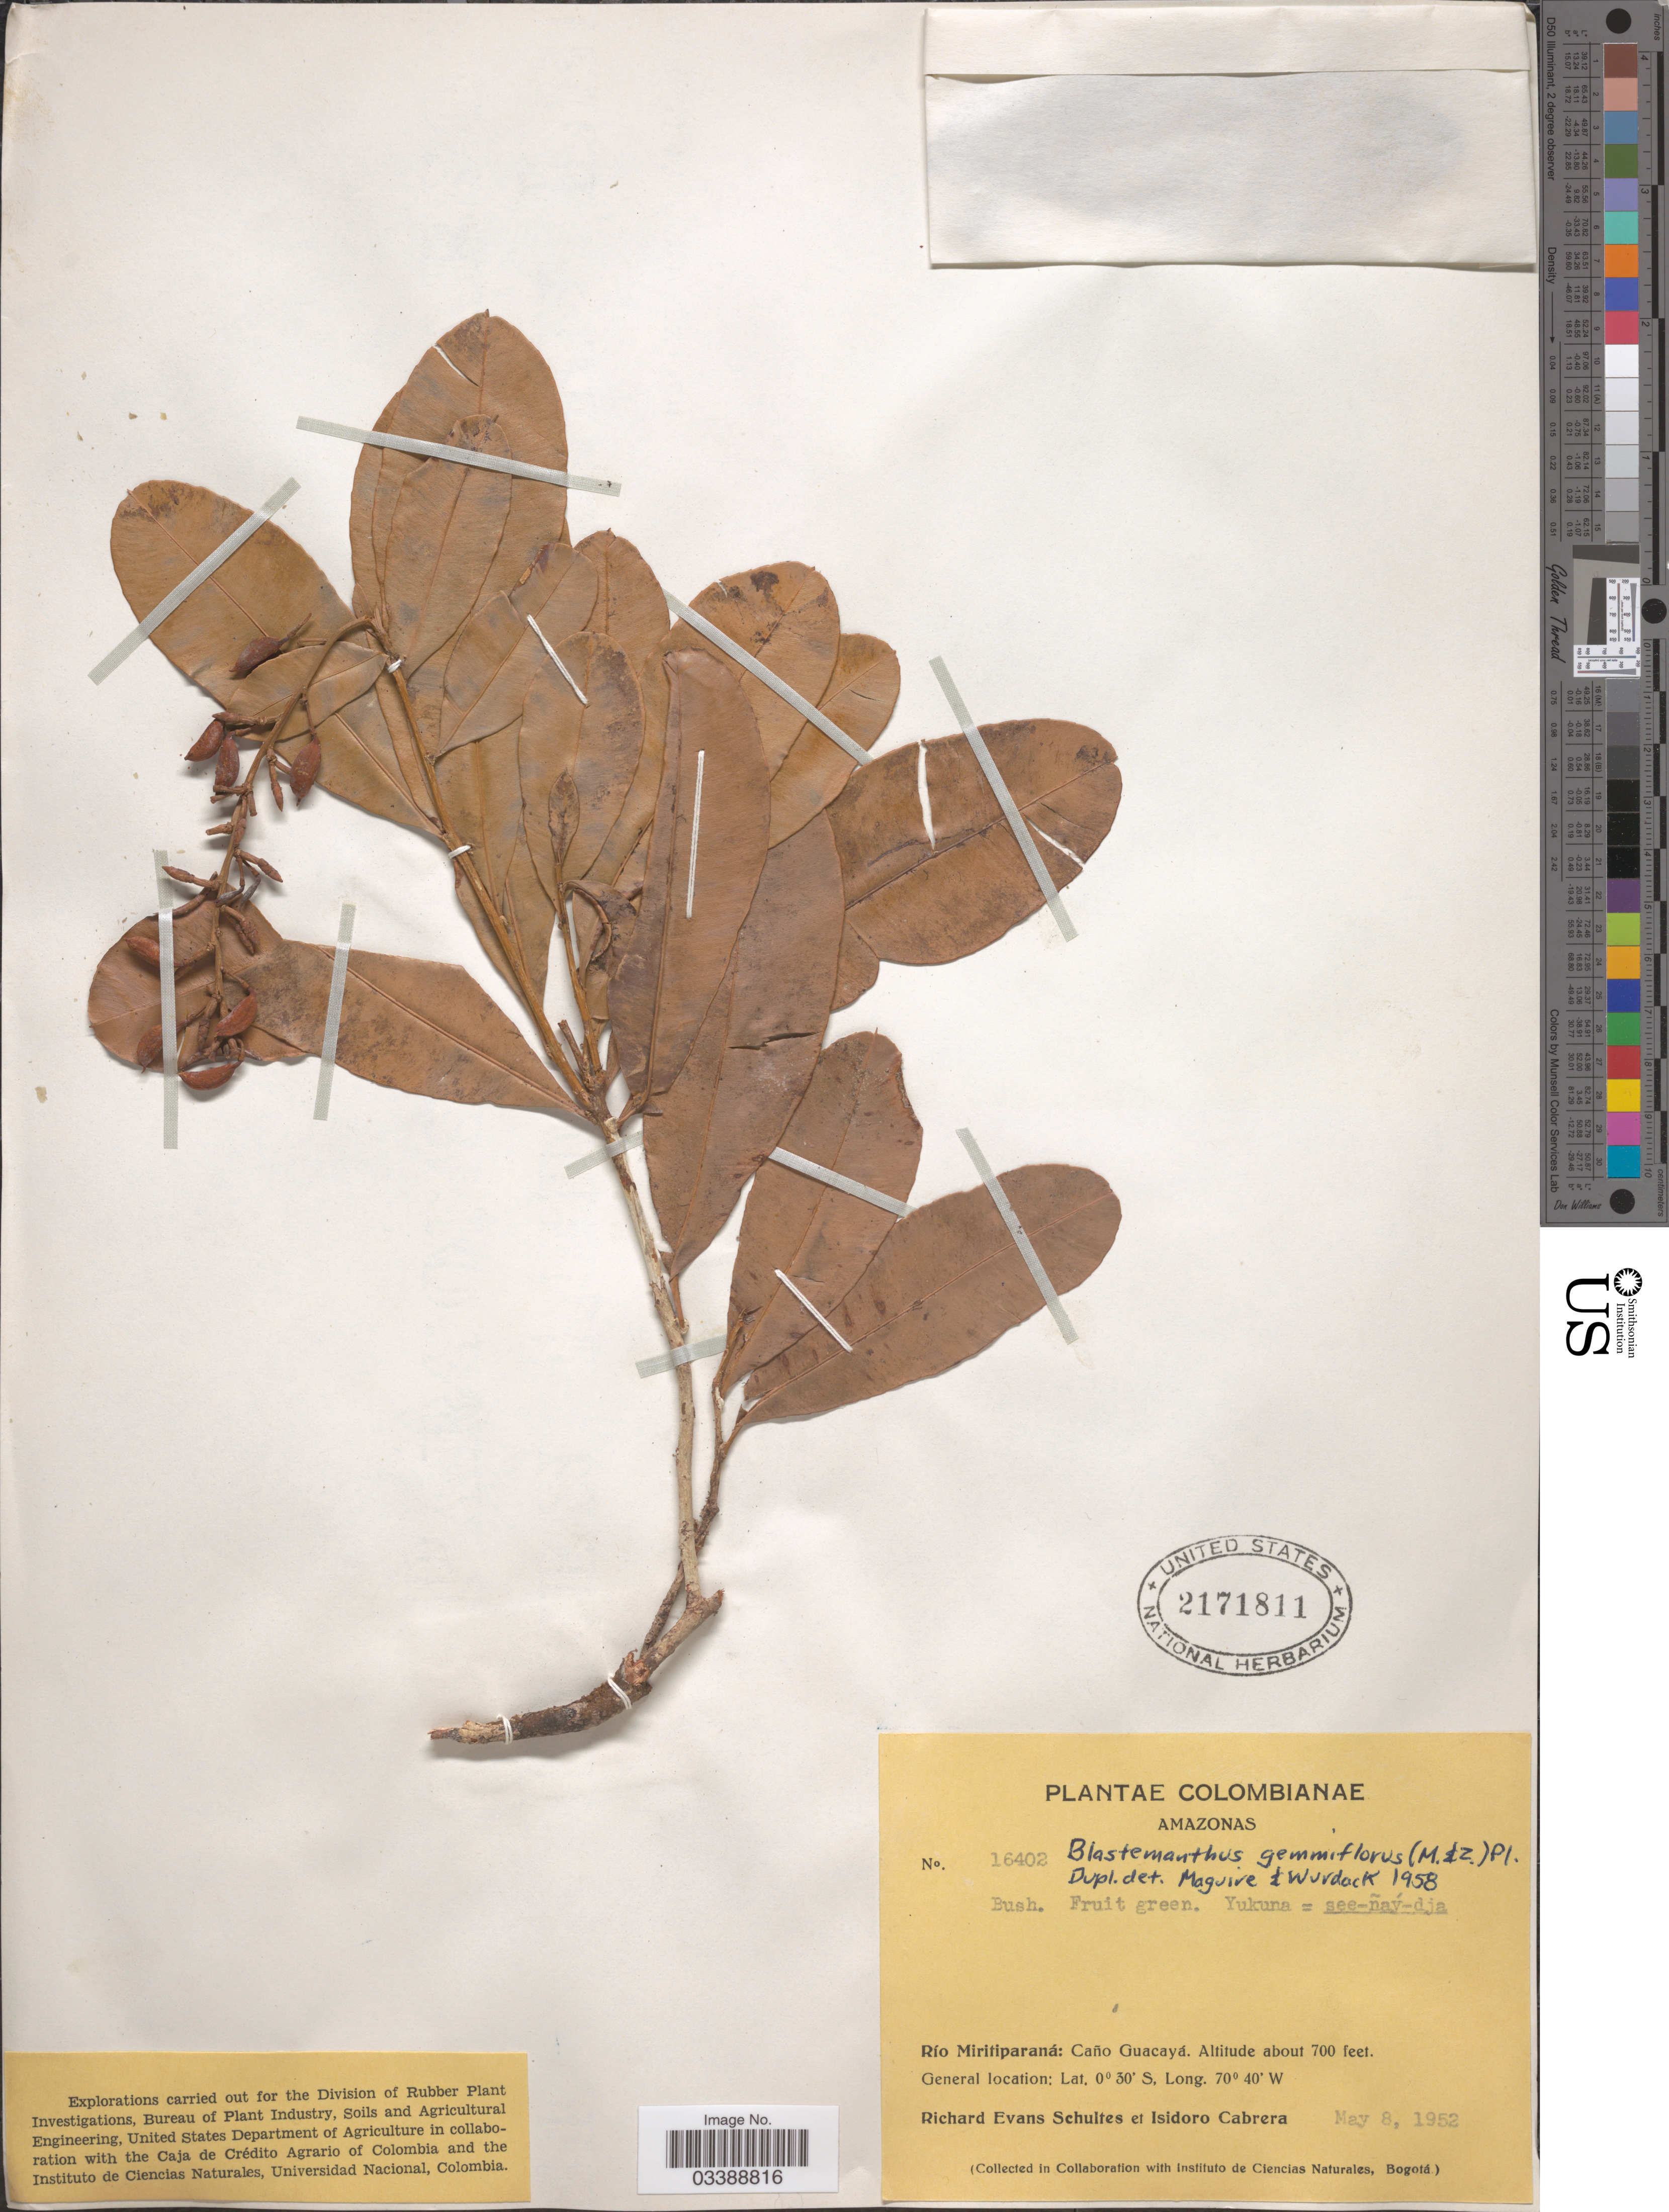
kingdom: Plantae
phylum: Tracheophyta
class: Magnoliopsida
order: Malpighiales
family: Ochnaceae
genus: Blastemanthus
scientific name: Blastemanthus gemmiflorus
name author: (Mart.) Planch.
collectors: R. E. Schultes & I. Cabrera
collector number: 16402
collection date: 1952-05-08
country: Colombia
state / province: Amazônas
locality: Río Miritiparaná: Caño Guacaayá.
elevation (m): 213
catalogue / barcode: US 2171811